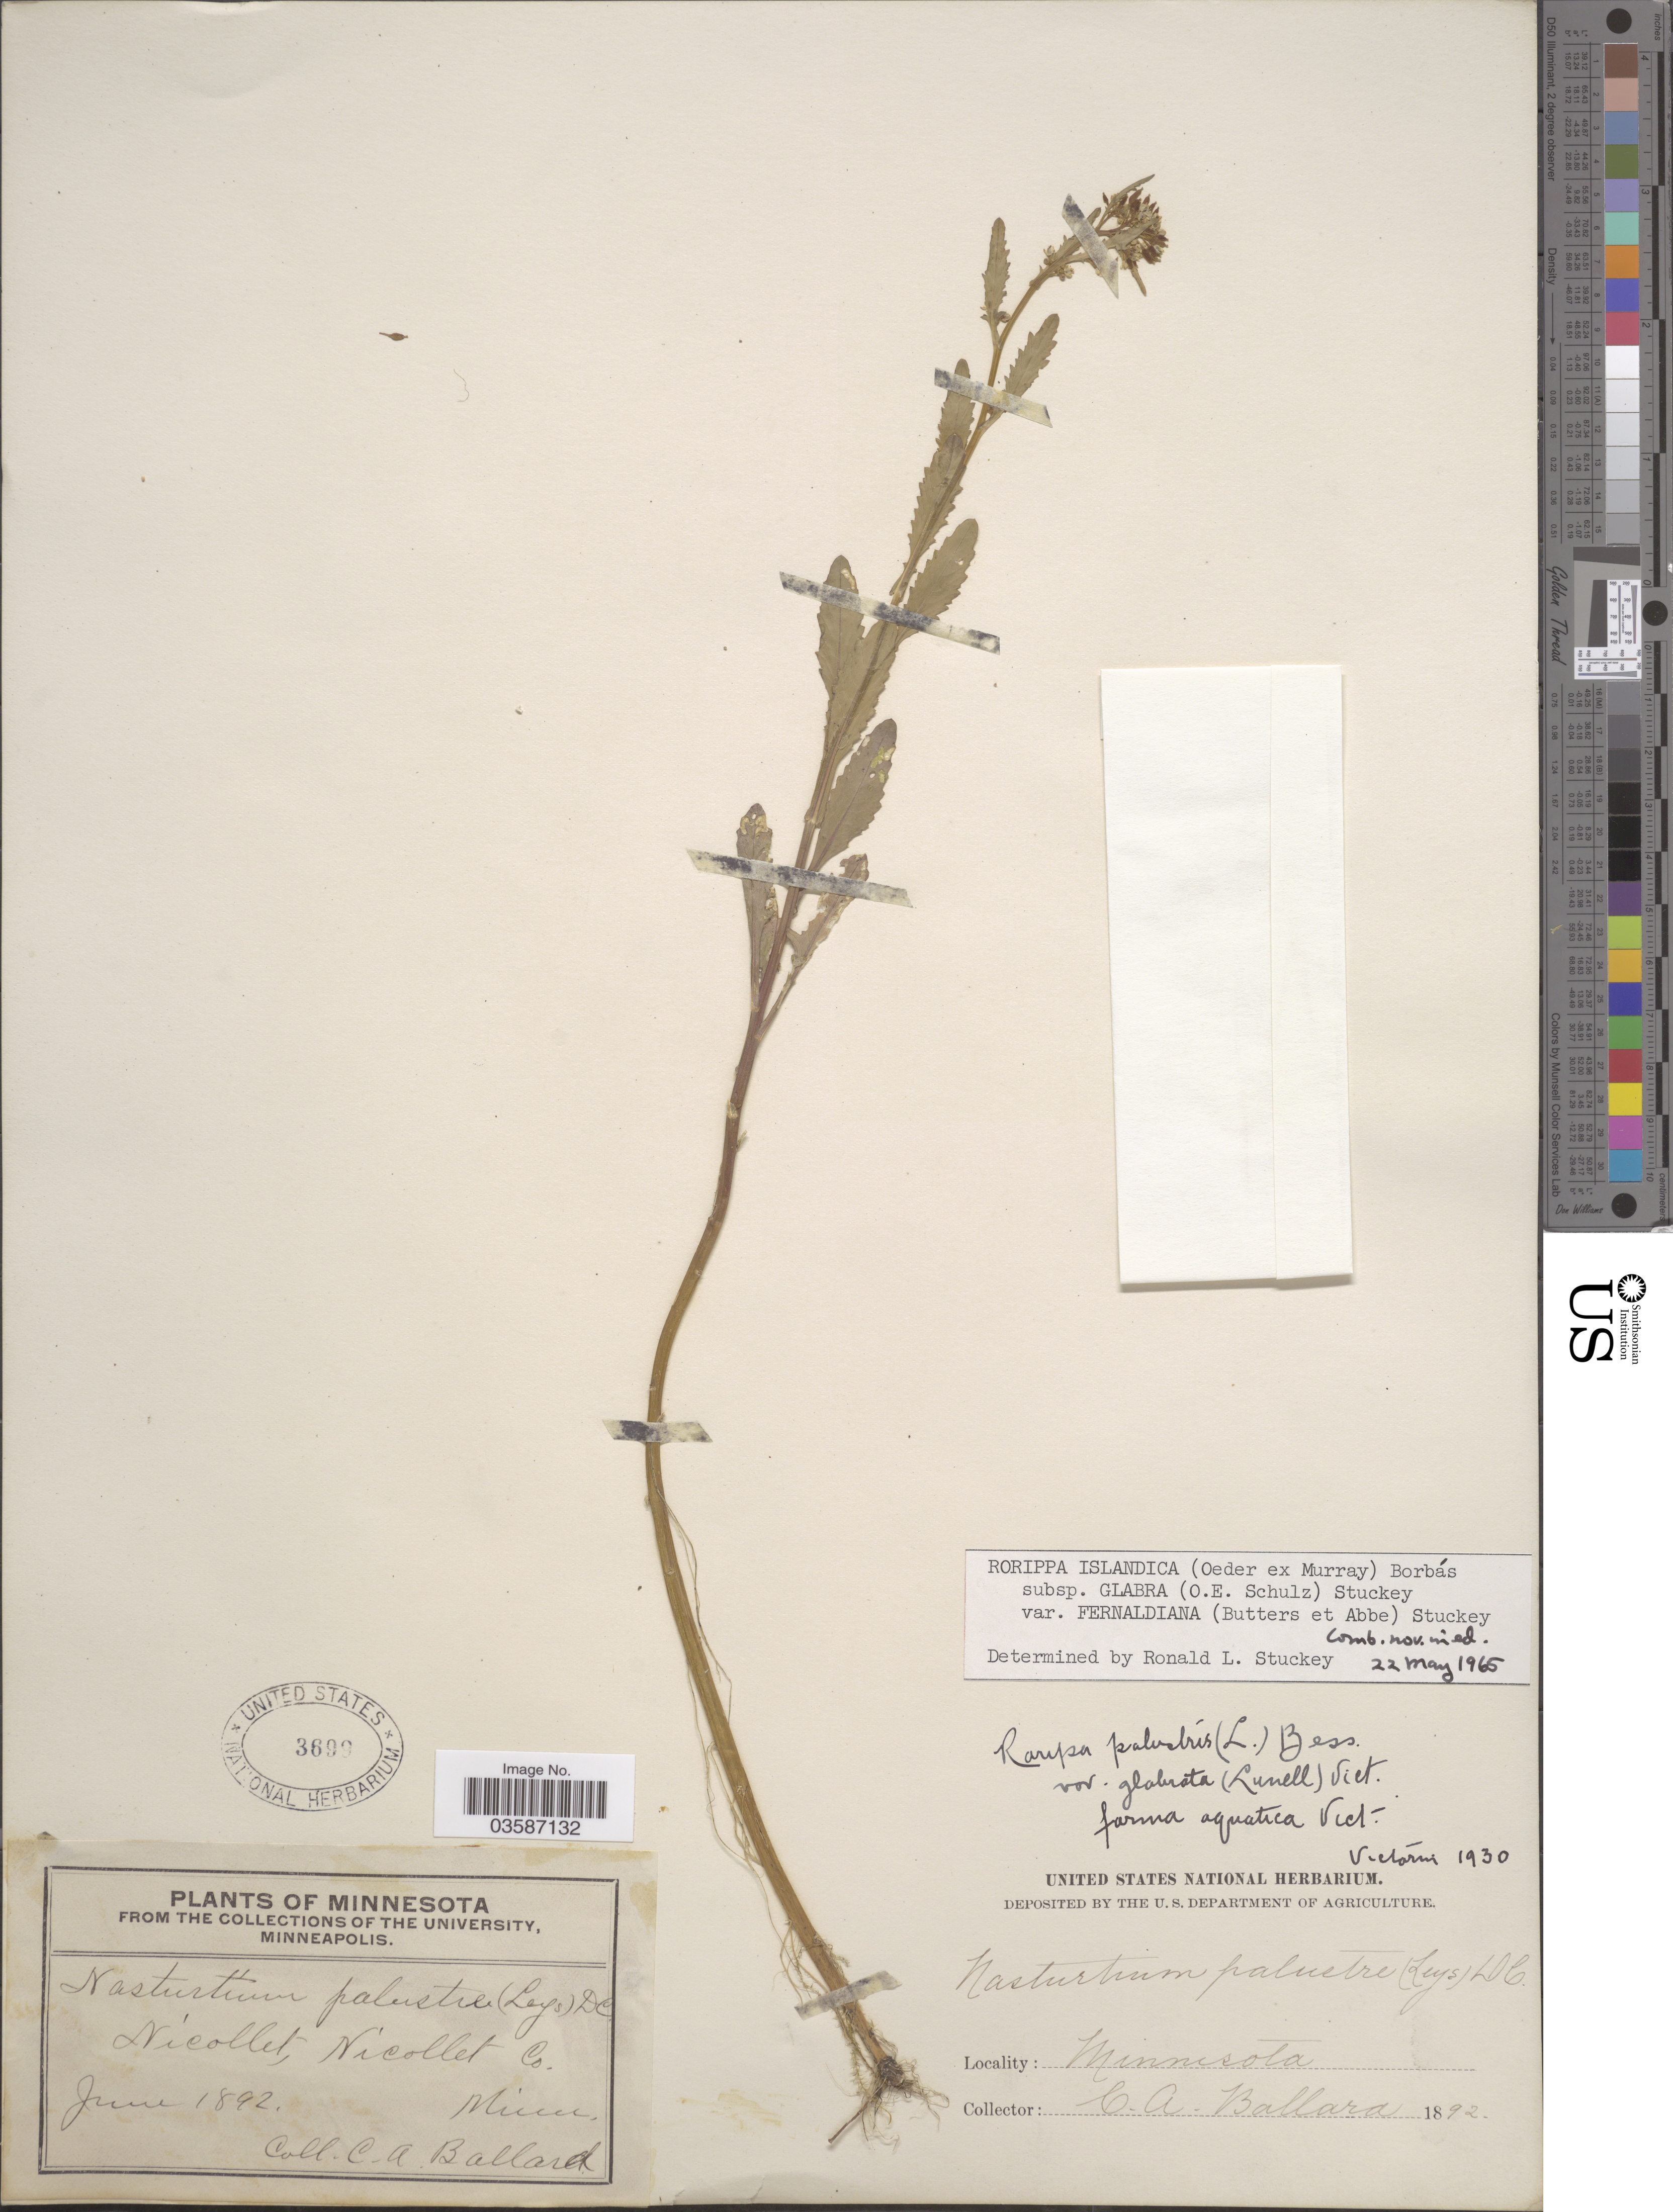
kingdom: Plantae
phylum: Tracheophyta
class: Magnoliopsida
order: Brassicales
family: Brassicaceae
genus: Rorippa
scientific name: Rorippa islandica var. fernaldiana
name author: Butters & Abbe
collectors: C. A. Ballard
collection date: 1892-06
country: United States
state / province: Minnesota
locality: Nicollet, Nicollet Co.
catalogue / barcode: US 3699